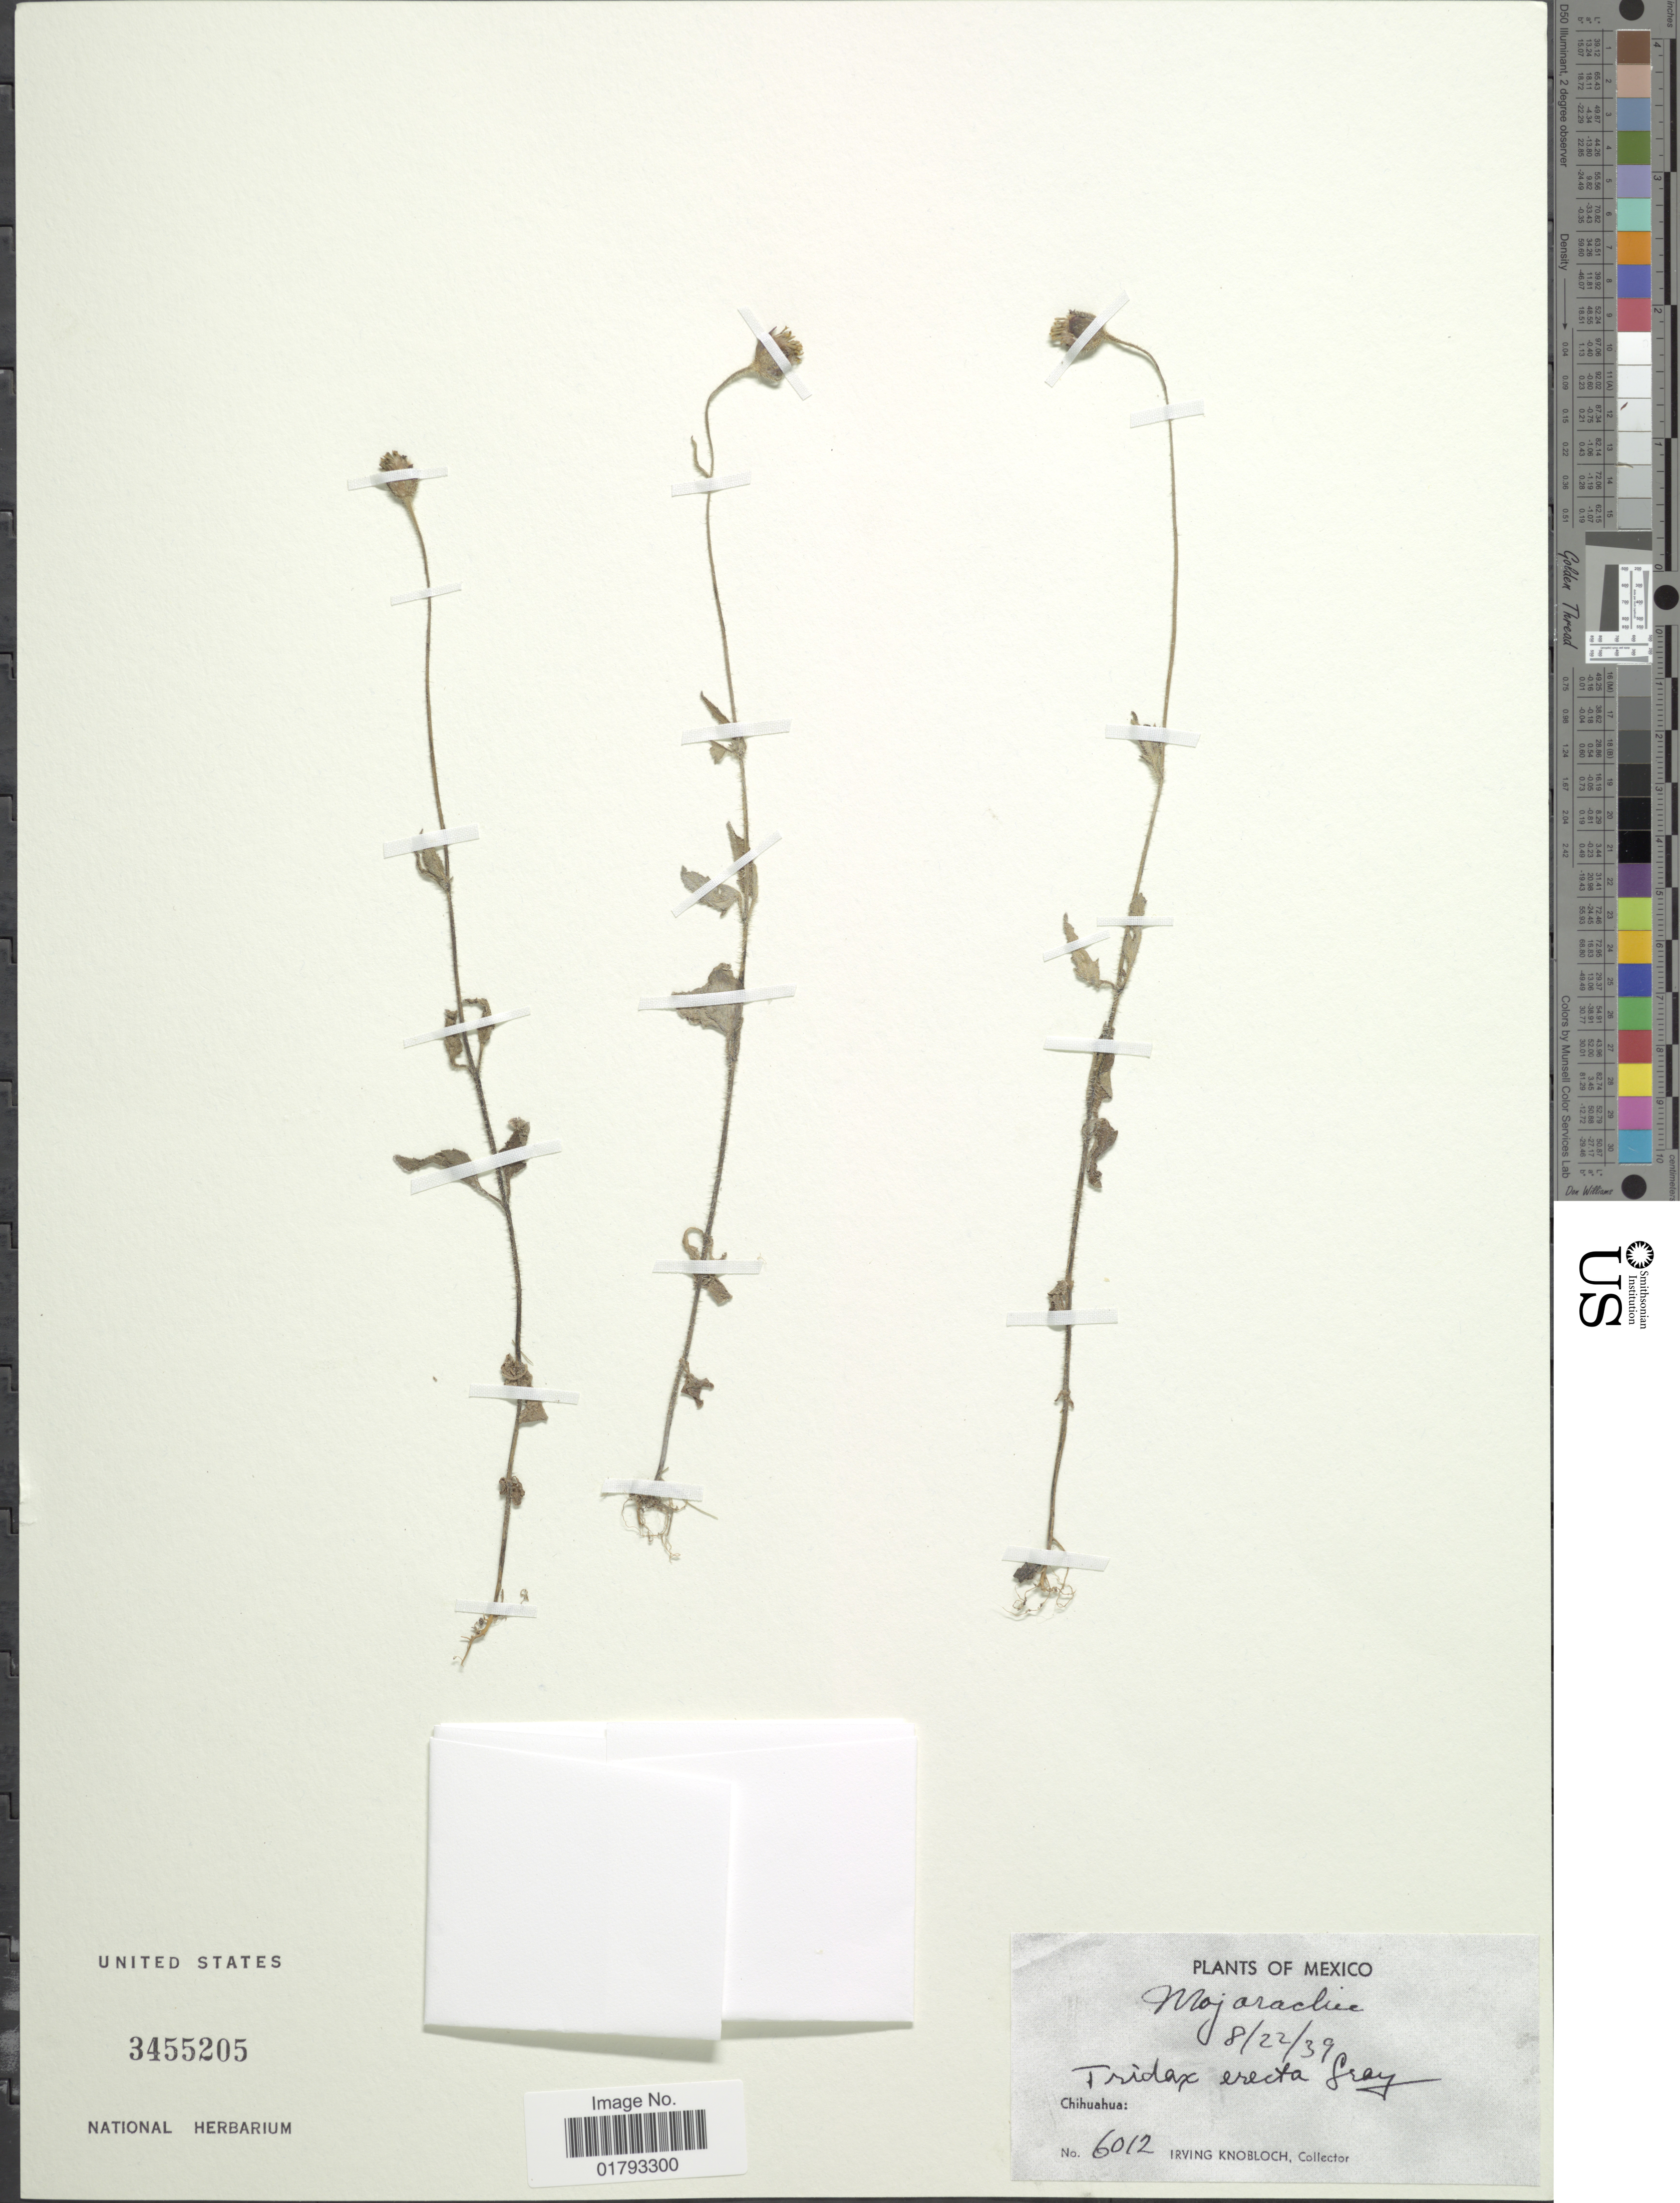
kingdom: Plantae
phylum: Tracheophyta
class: Magnoliopsida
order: Asterales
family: Asteraceae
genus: Tridax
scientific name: Tridax erecta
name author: A. Gray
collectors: I. W. Knobloch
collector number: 6012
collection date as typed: Transcribed d/m/y: 22/8/39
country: Mexico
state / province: Chihuahua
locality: Chihuahua, Mexico.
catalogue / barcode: US 3455205